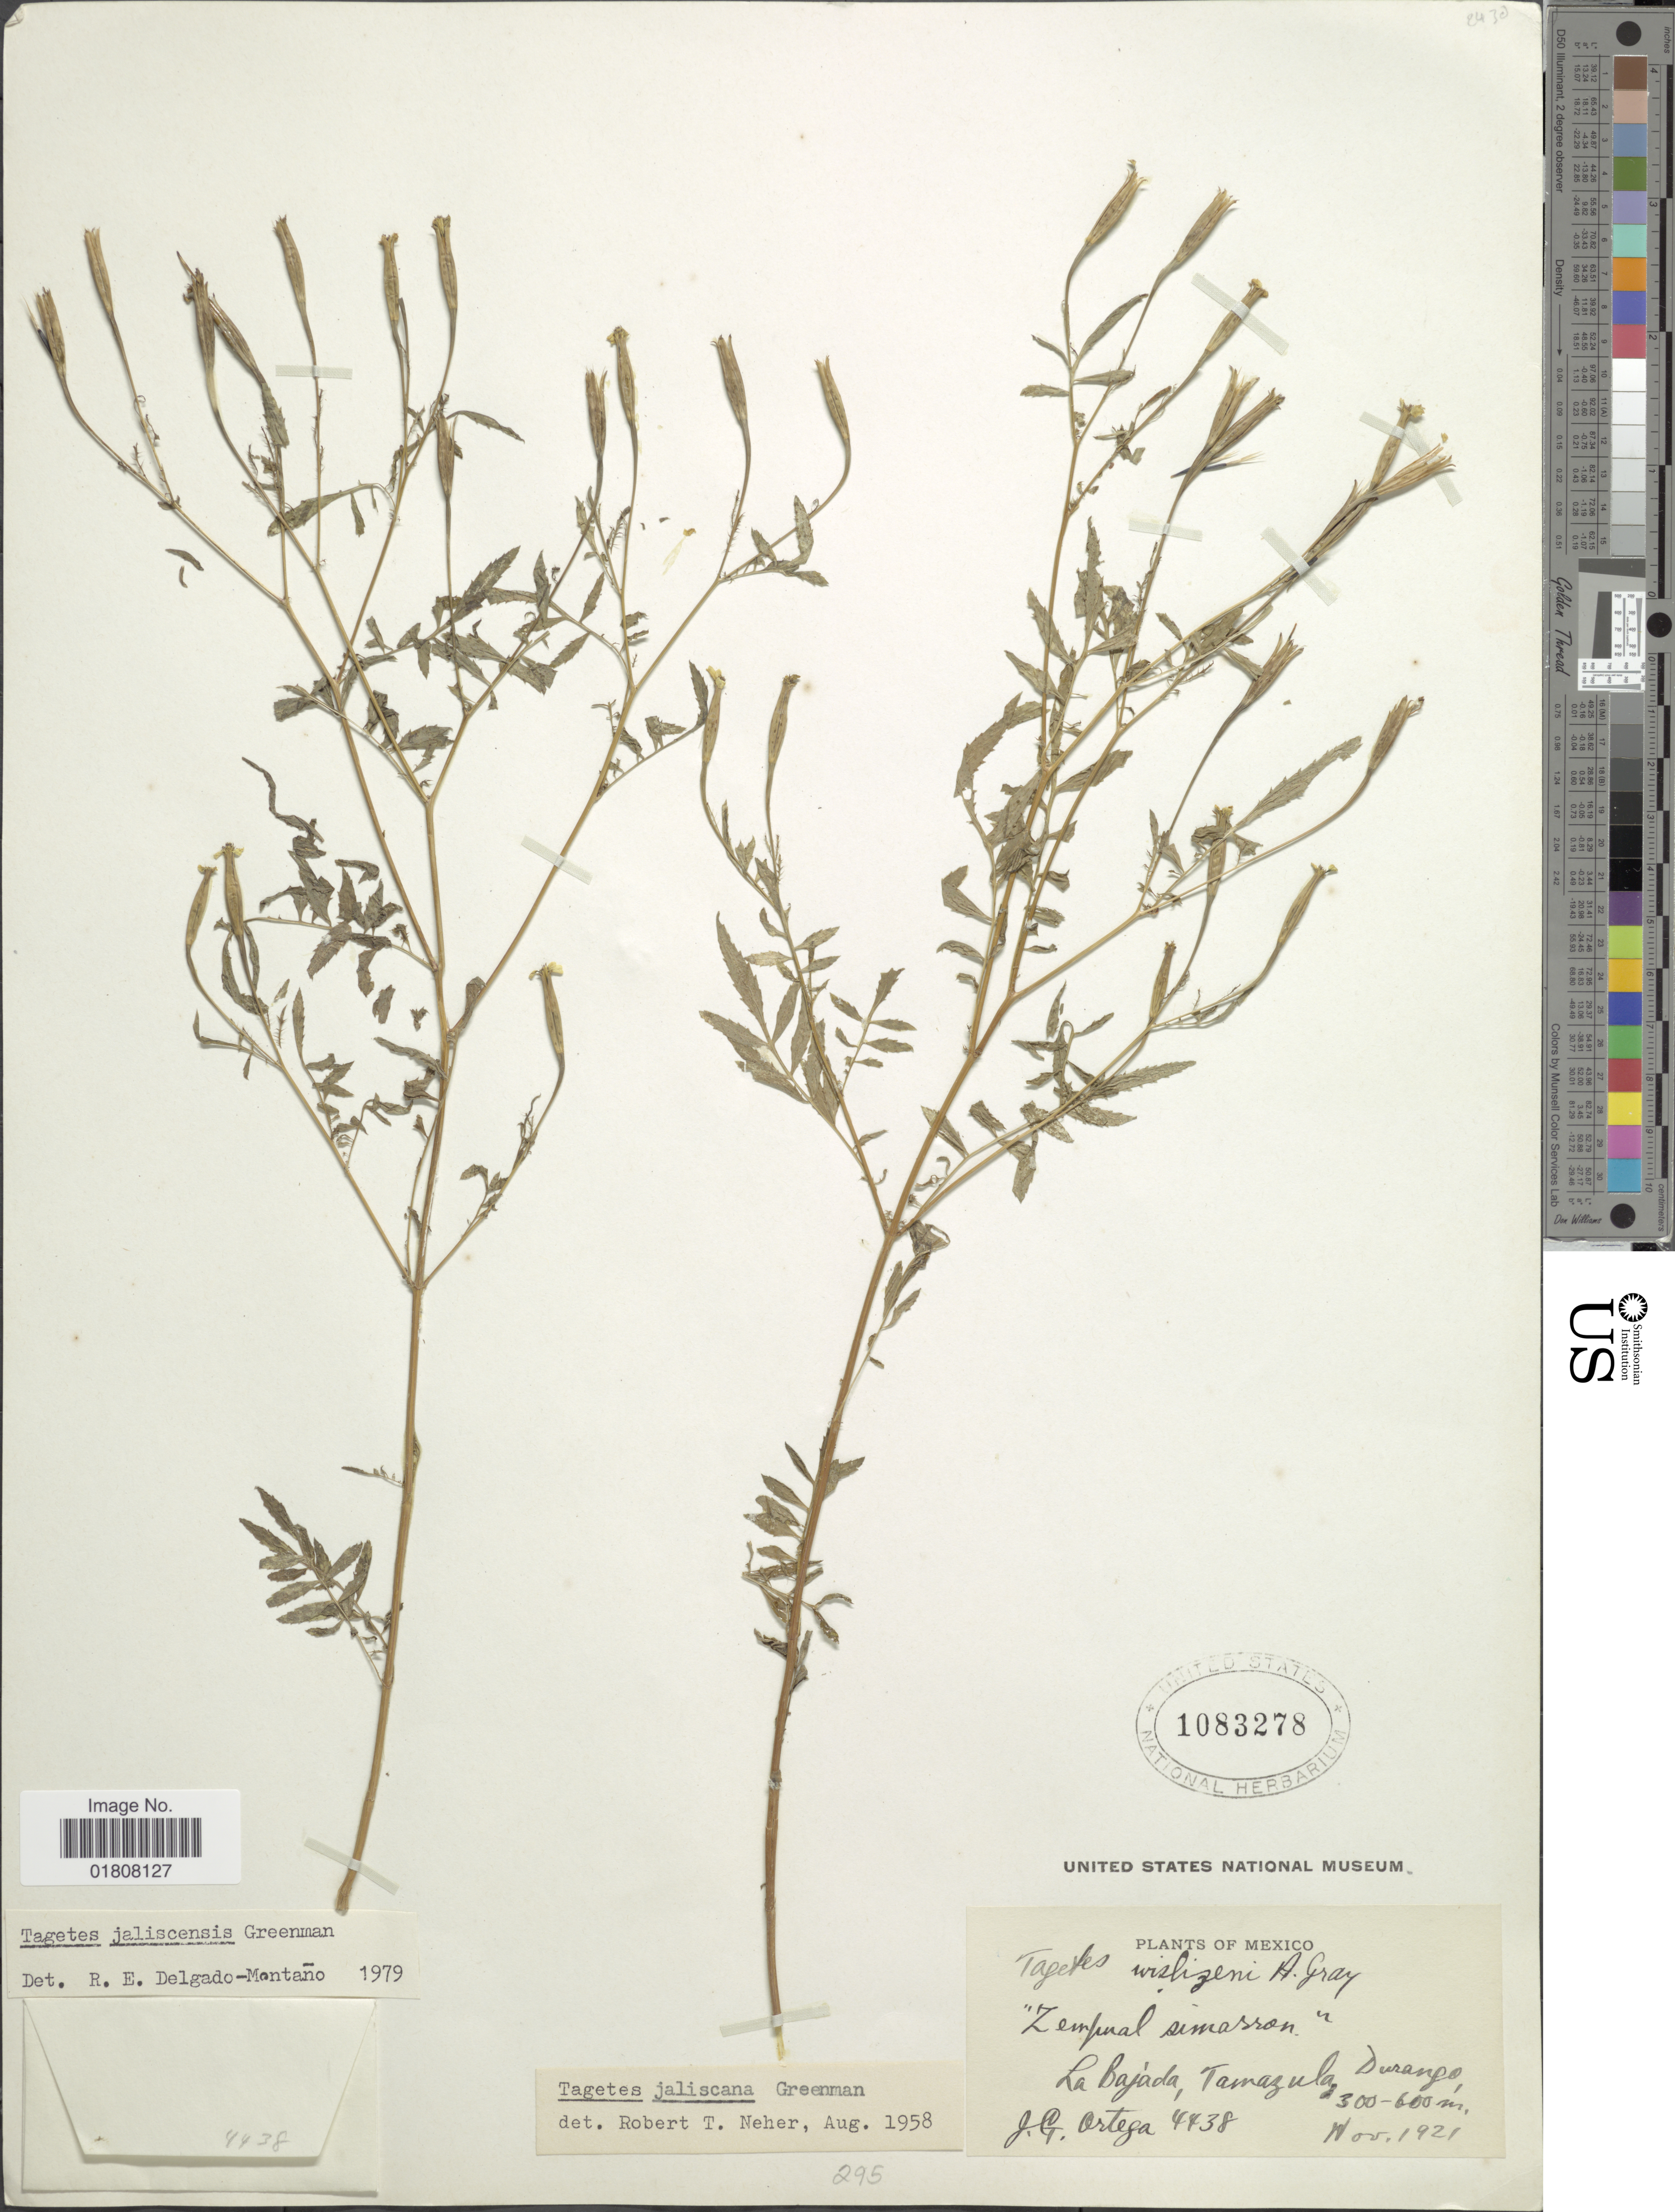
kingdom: Plantae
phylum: Tracheophyta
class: Magnoliopsida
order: Asterales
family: Asteraceae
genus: Tagetes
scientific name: Tagetes jaliscensis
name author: Greenm.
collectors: J. Ortega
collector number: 4438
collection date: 1921-11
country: Mexico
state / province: Durango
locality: La Bajada, Tamazula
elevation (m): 300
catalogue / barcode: US 1083278